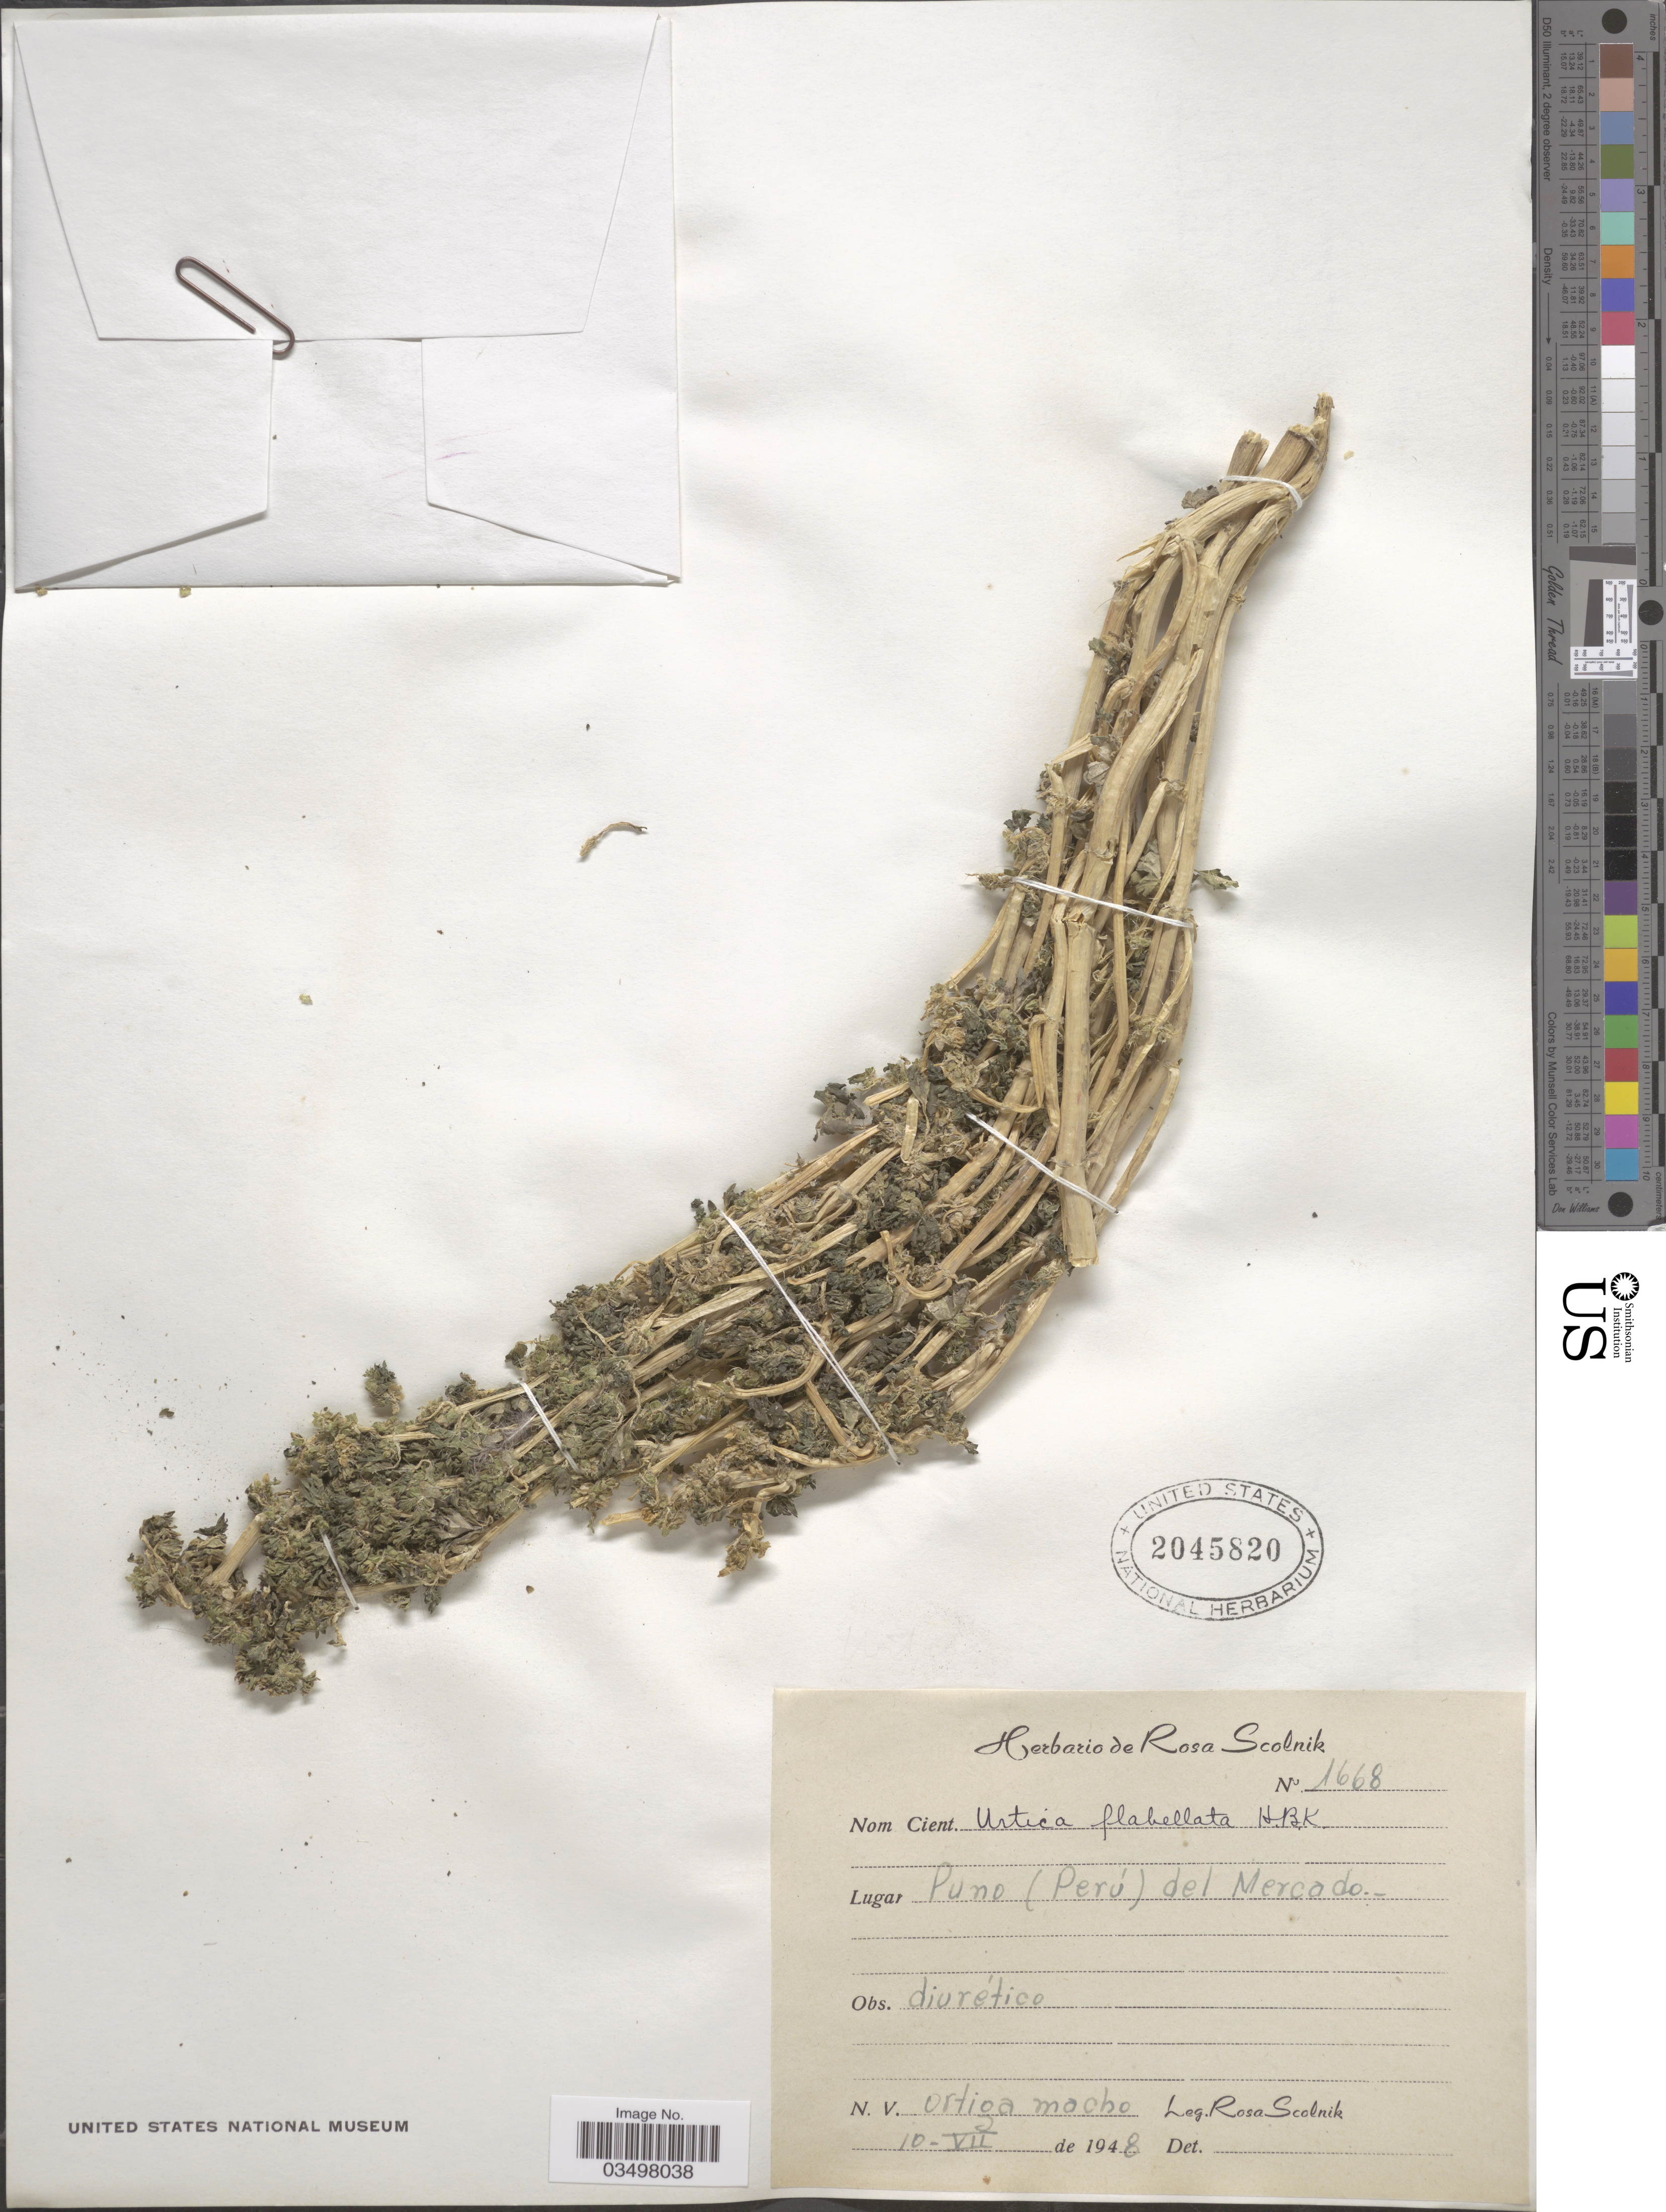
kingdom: Plantae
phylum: Tracheophyta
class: Magnoliopsida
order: Rosales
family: Urticaceae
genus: Urtica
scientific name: Urtica flabellata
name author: Kunth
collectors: R. Scolnik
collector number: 1668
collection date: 1948-07-10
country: Peru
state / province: Puno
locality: Puno (Perú) del Mercado.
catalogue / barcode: US 2045820